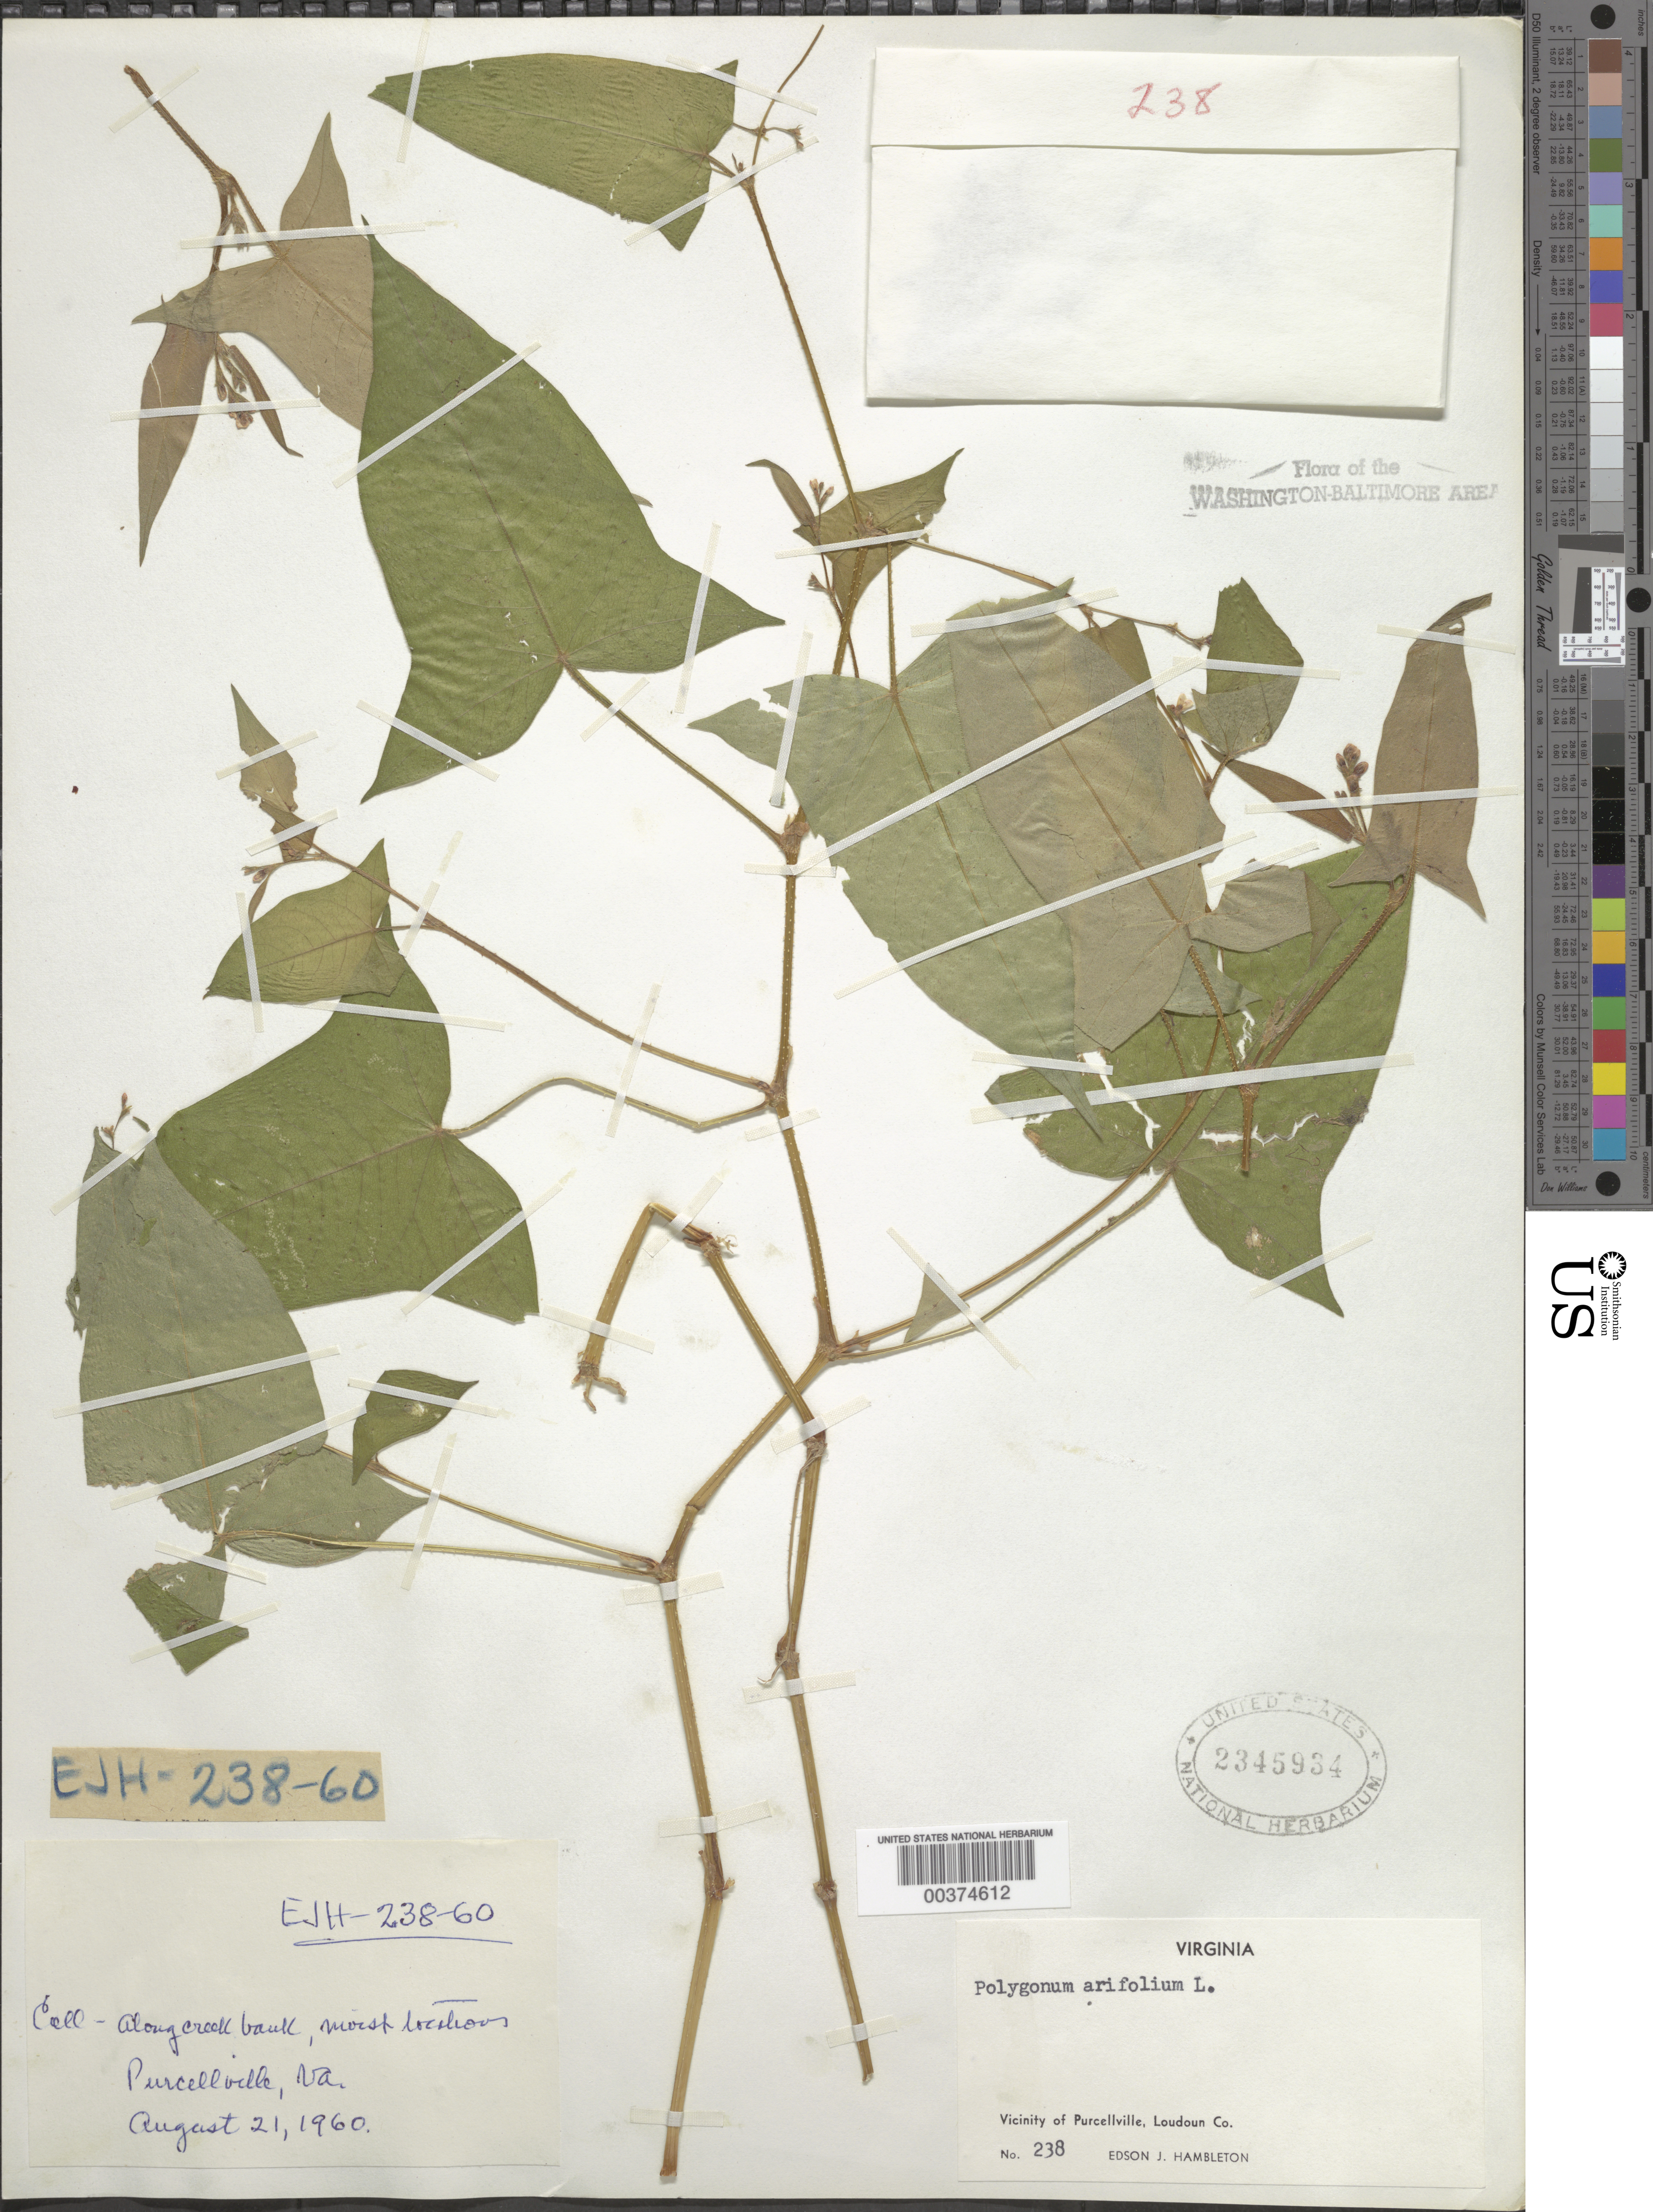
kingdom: Plantae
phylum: Tracheophyta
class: Magnoliopsida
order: Caryophyllales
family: Polygonaceae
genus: Persicaria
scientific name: Persicaria arifolia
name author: (L.) Haraldson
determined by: Atha, D. E.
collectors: E. Hambleton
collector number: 238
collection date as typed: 21 Aug 1960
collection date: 1960-08-21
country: United States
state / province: Virginia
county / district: Loudoun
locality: Purcellville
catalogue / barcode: US 2345934